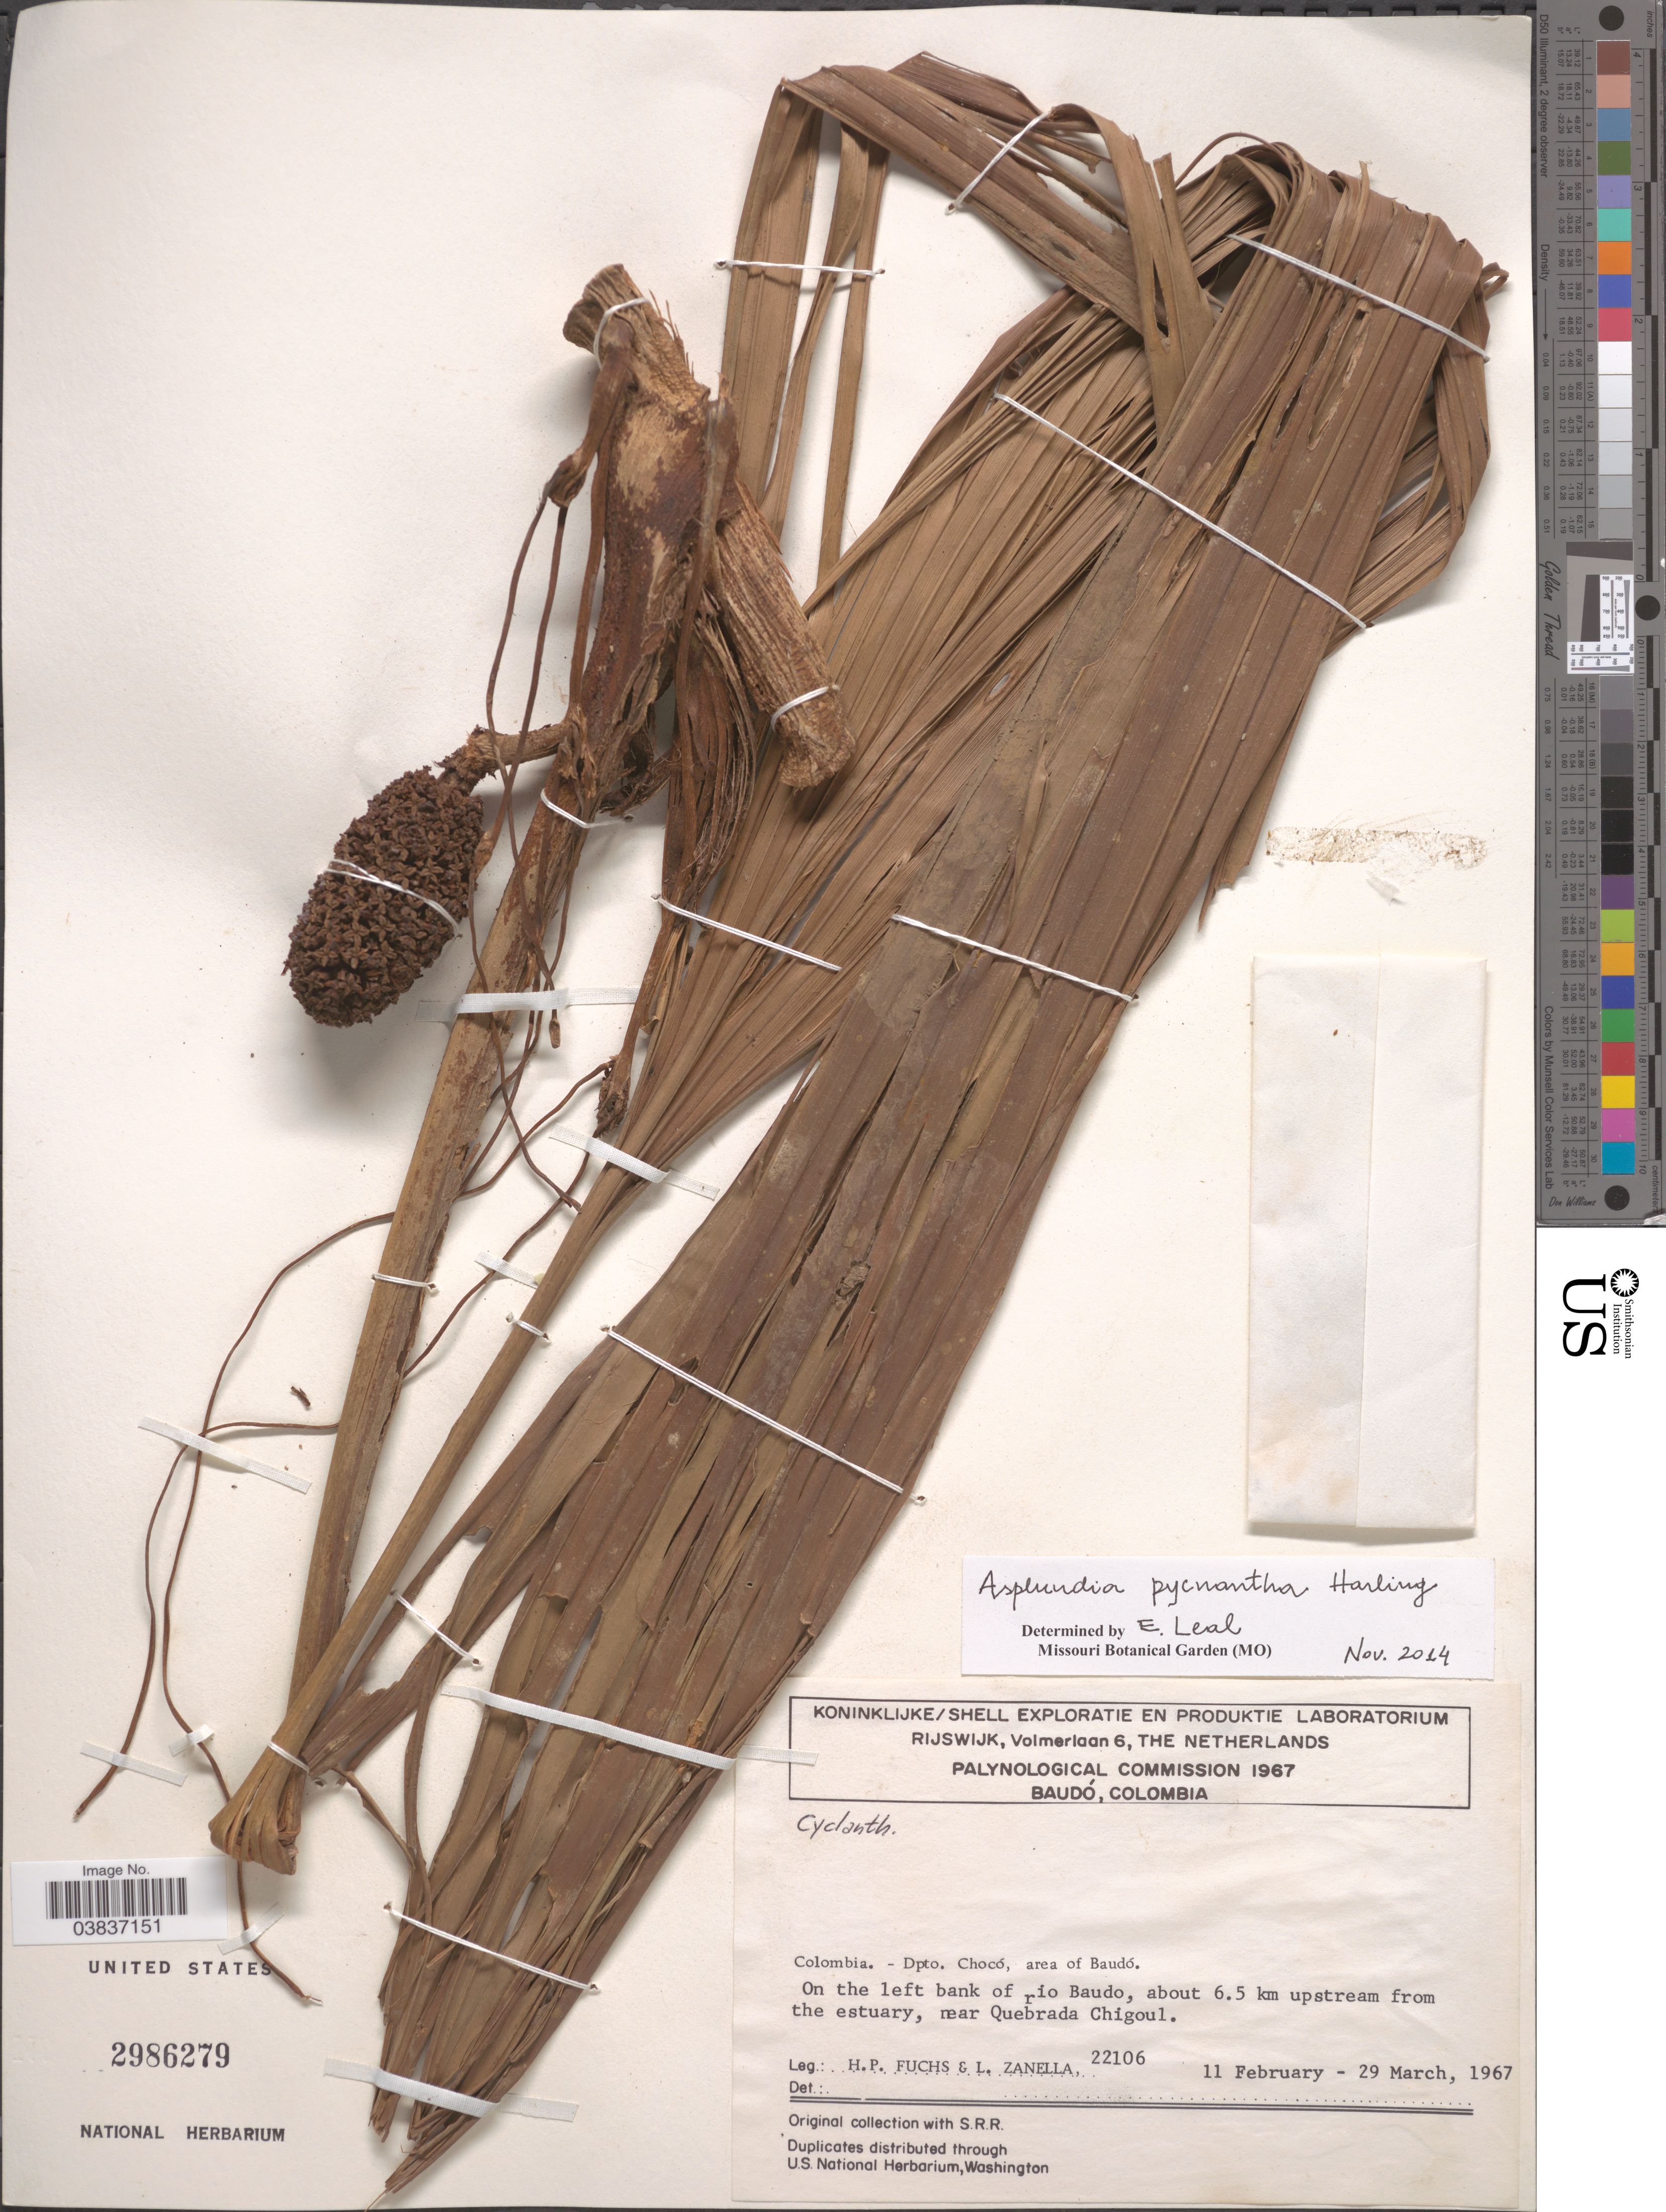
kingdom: Plantae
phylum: Tracheophyta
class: Liliopsida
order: Pandanales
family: Cyclanthaceae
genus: Asplundia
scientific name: Asplundia pycnantha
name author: Harling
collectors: H. P. Fuchs & L. Zanella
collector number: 22106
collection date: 1967-02-11/1967-03-29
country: Colombia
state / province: Chocó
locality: Dpto. Chocó, area of Baudó. On the left bank of rio Baudo, about 6.5 km upstream from the estuary, near Quebrada Chigoul.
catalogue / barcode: US 2986279